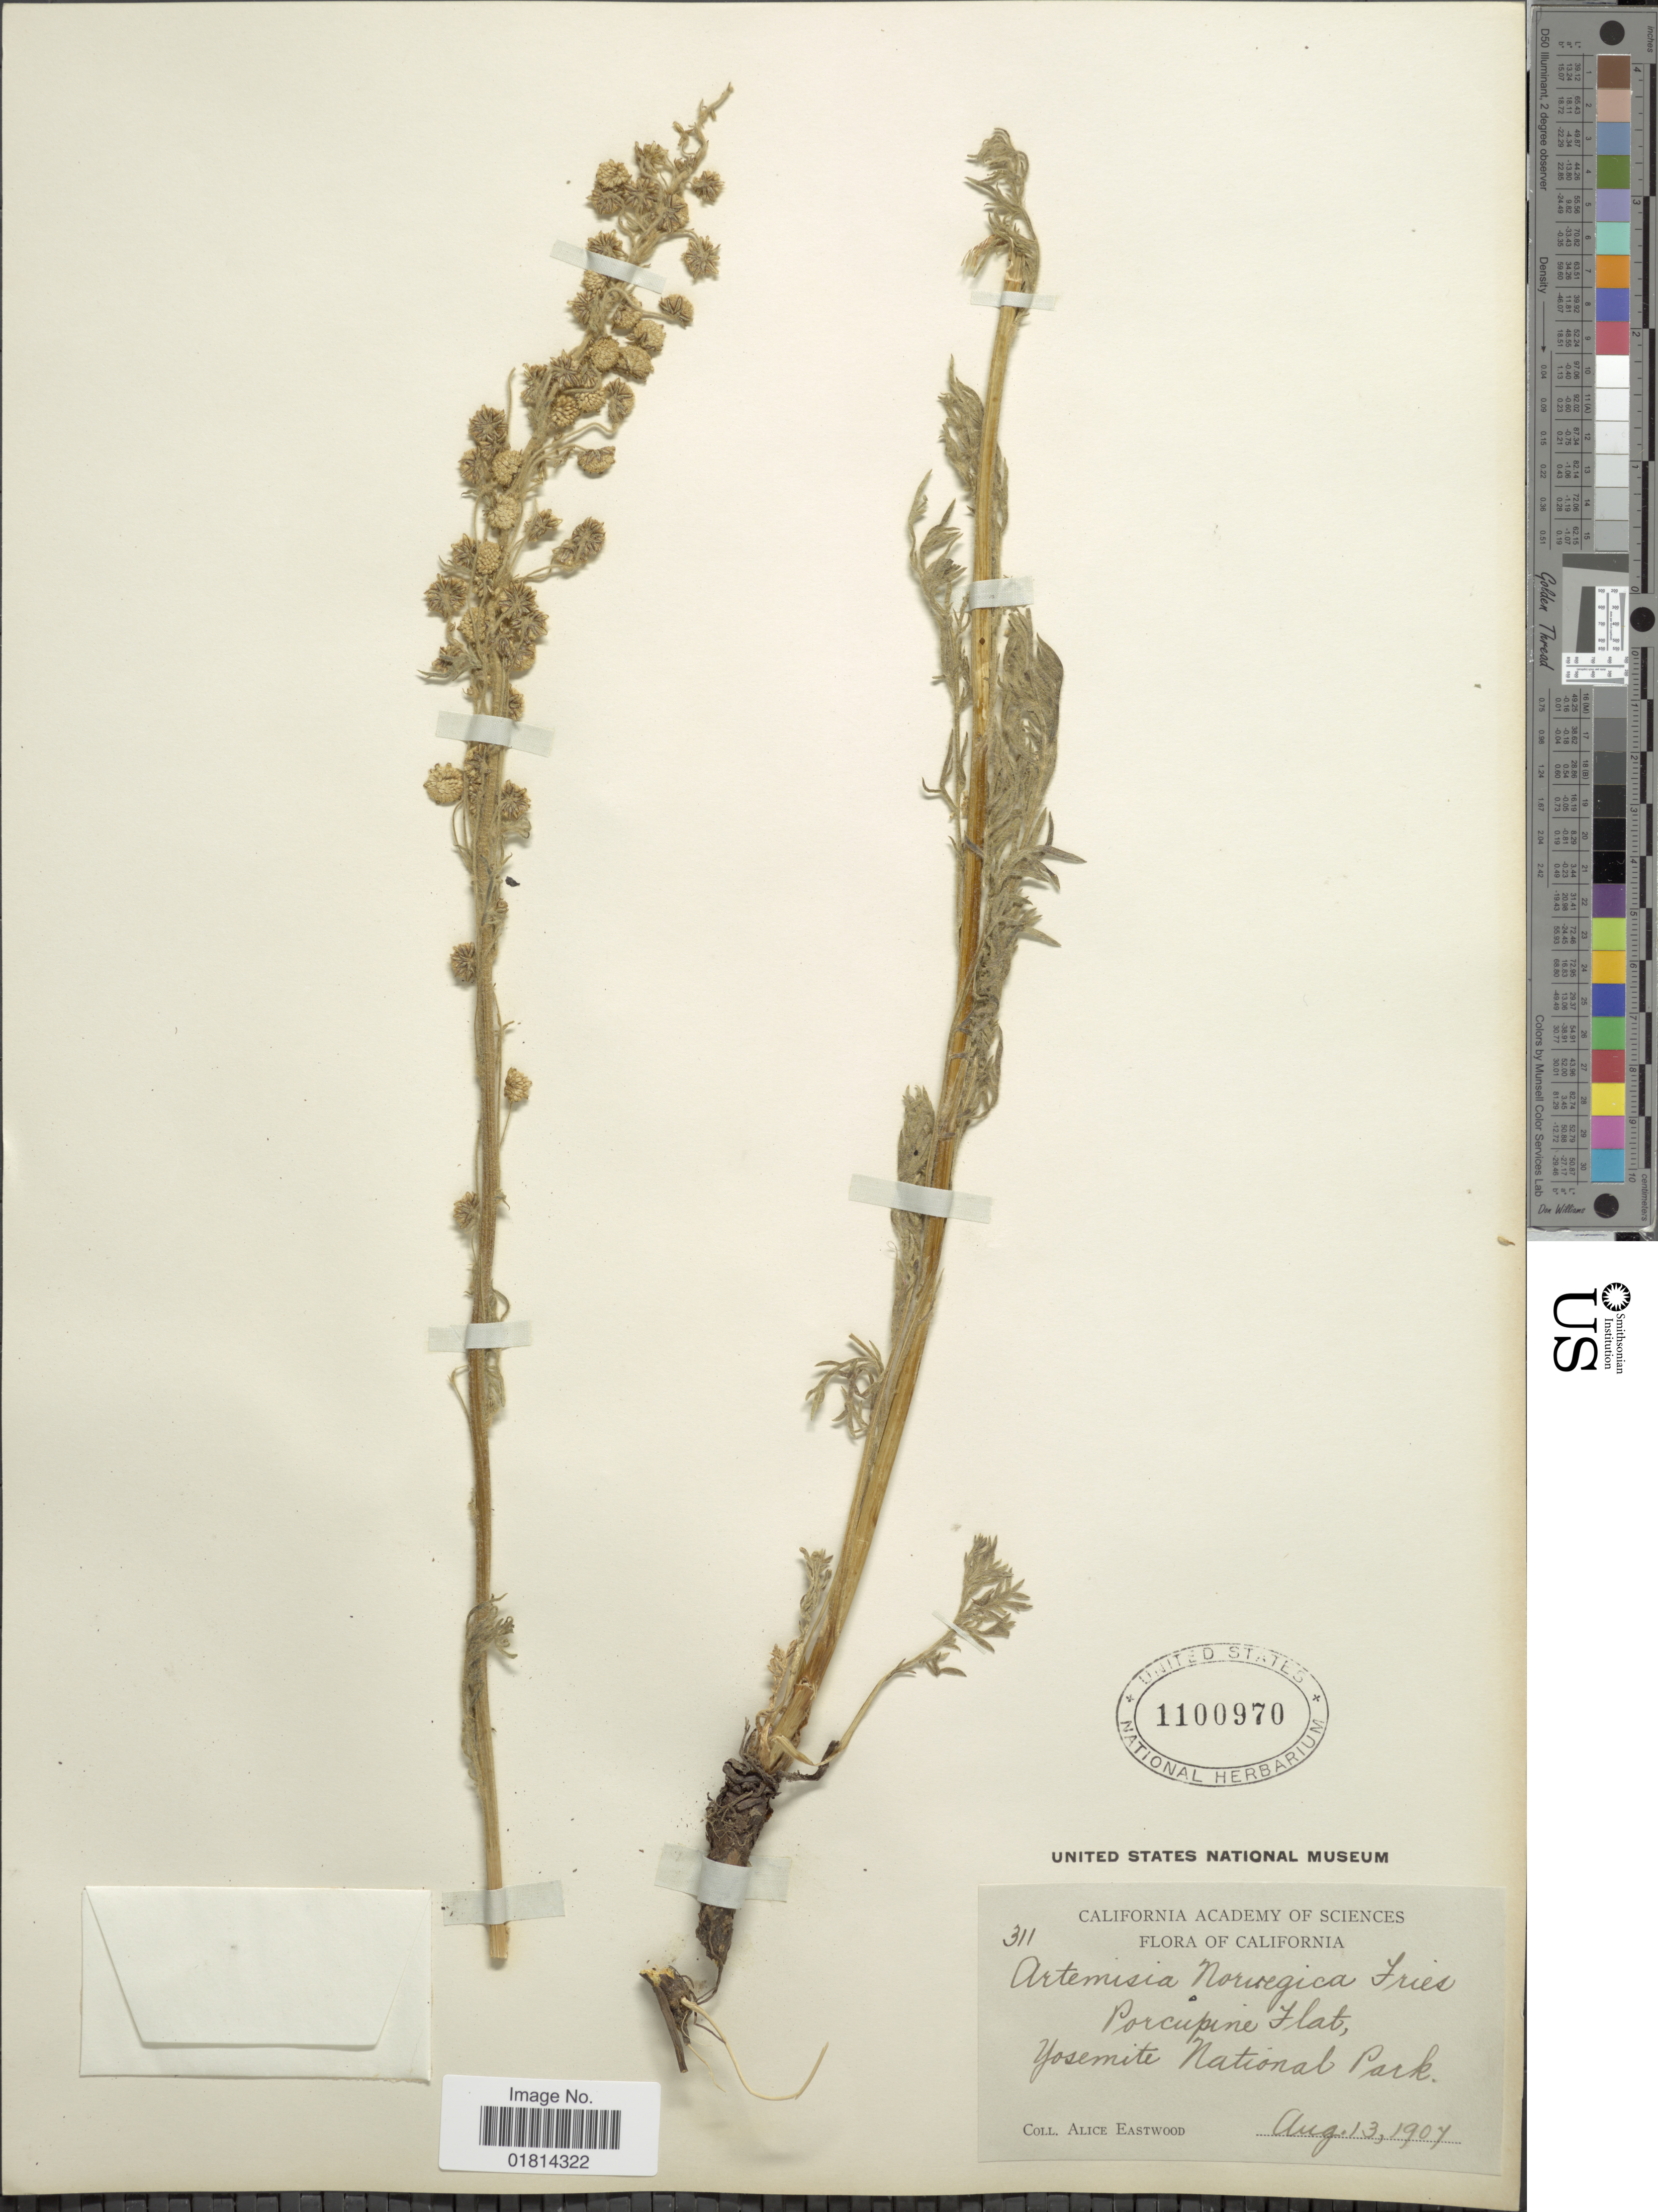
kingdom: Plantae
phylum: Tracheophyta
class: Magnoliopsida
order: Asterales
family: Asteraceae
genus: Artemisia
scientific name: Artemisia arctica subsp. saxicola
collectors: A. Eastwood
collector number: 311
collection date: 1907-08-13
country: United States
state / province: California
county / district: Mariposa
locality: Porcupine Flat, Yosemite National Park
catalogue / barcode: US 1100970